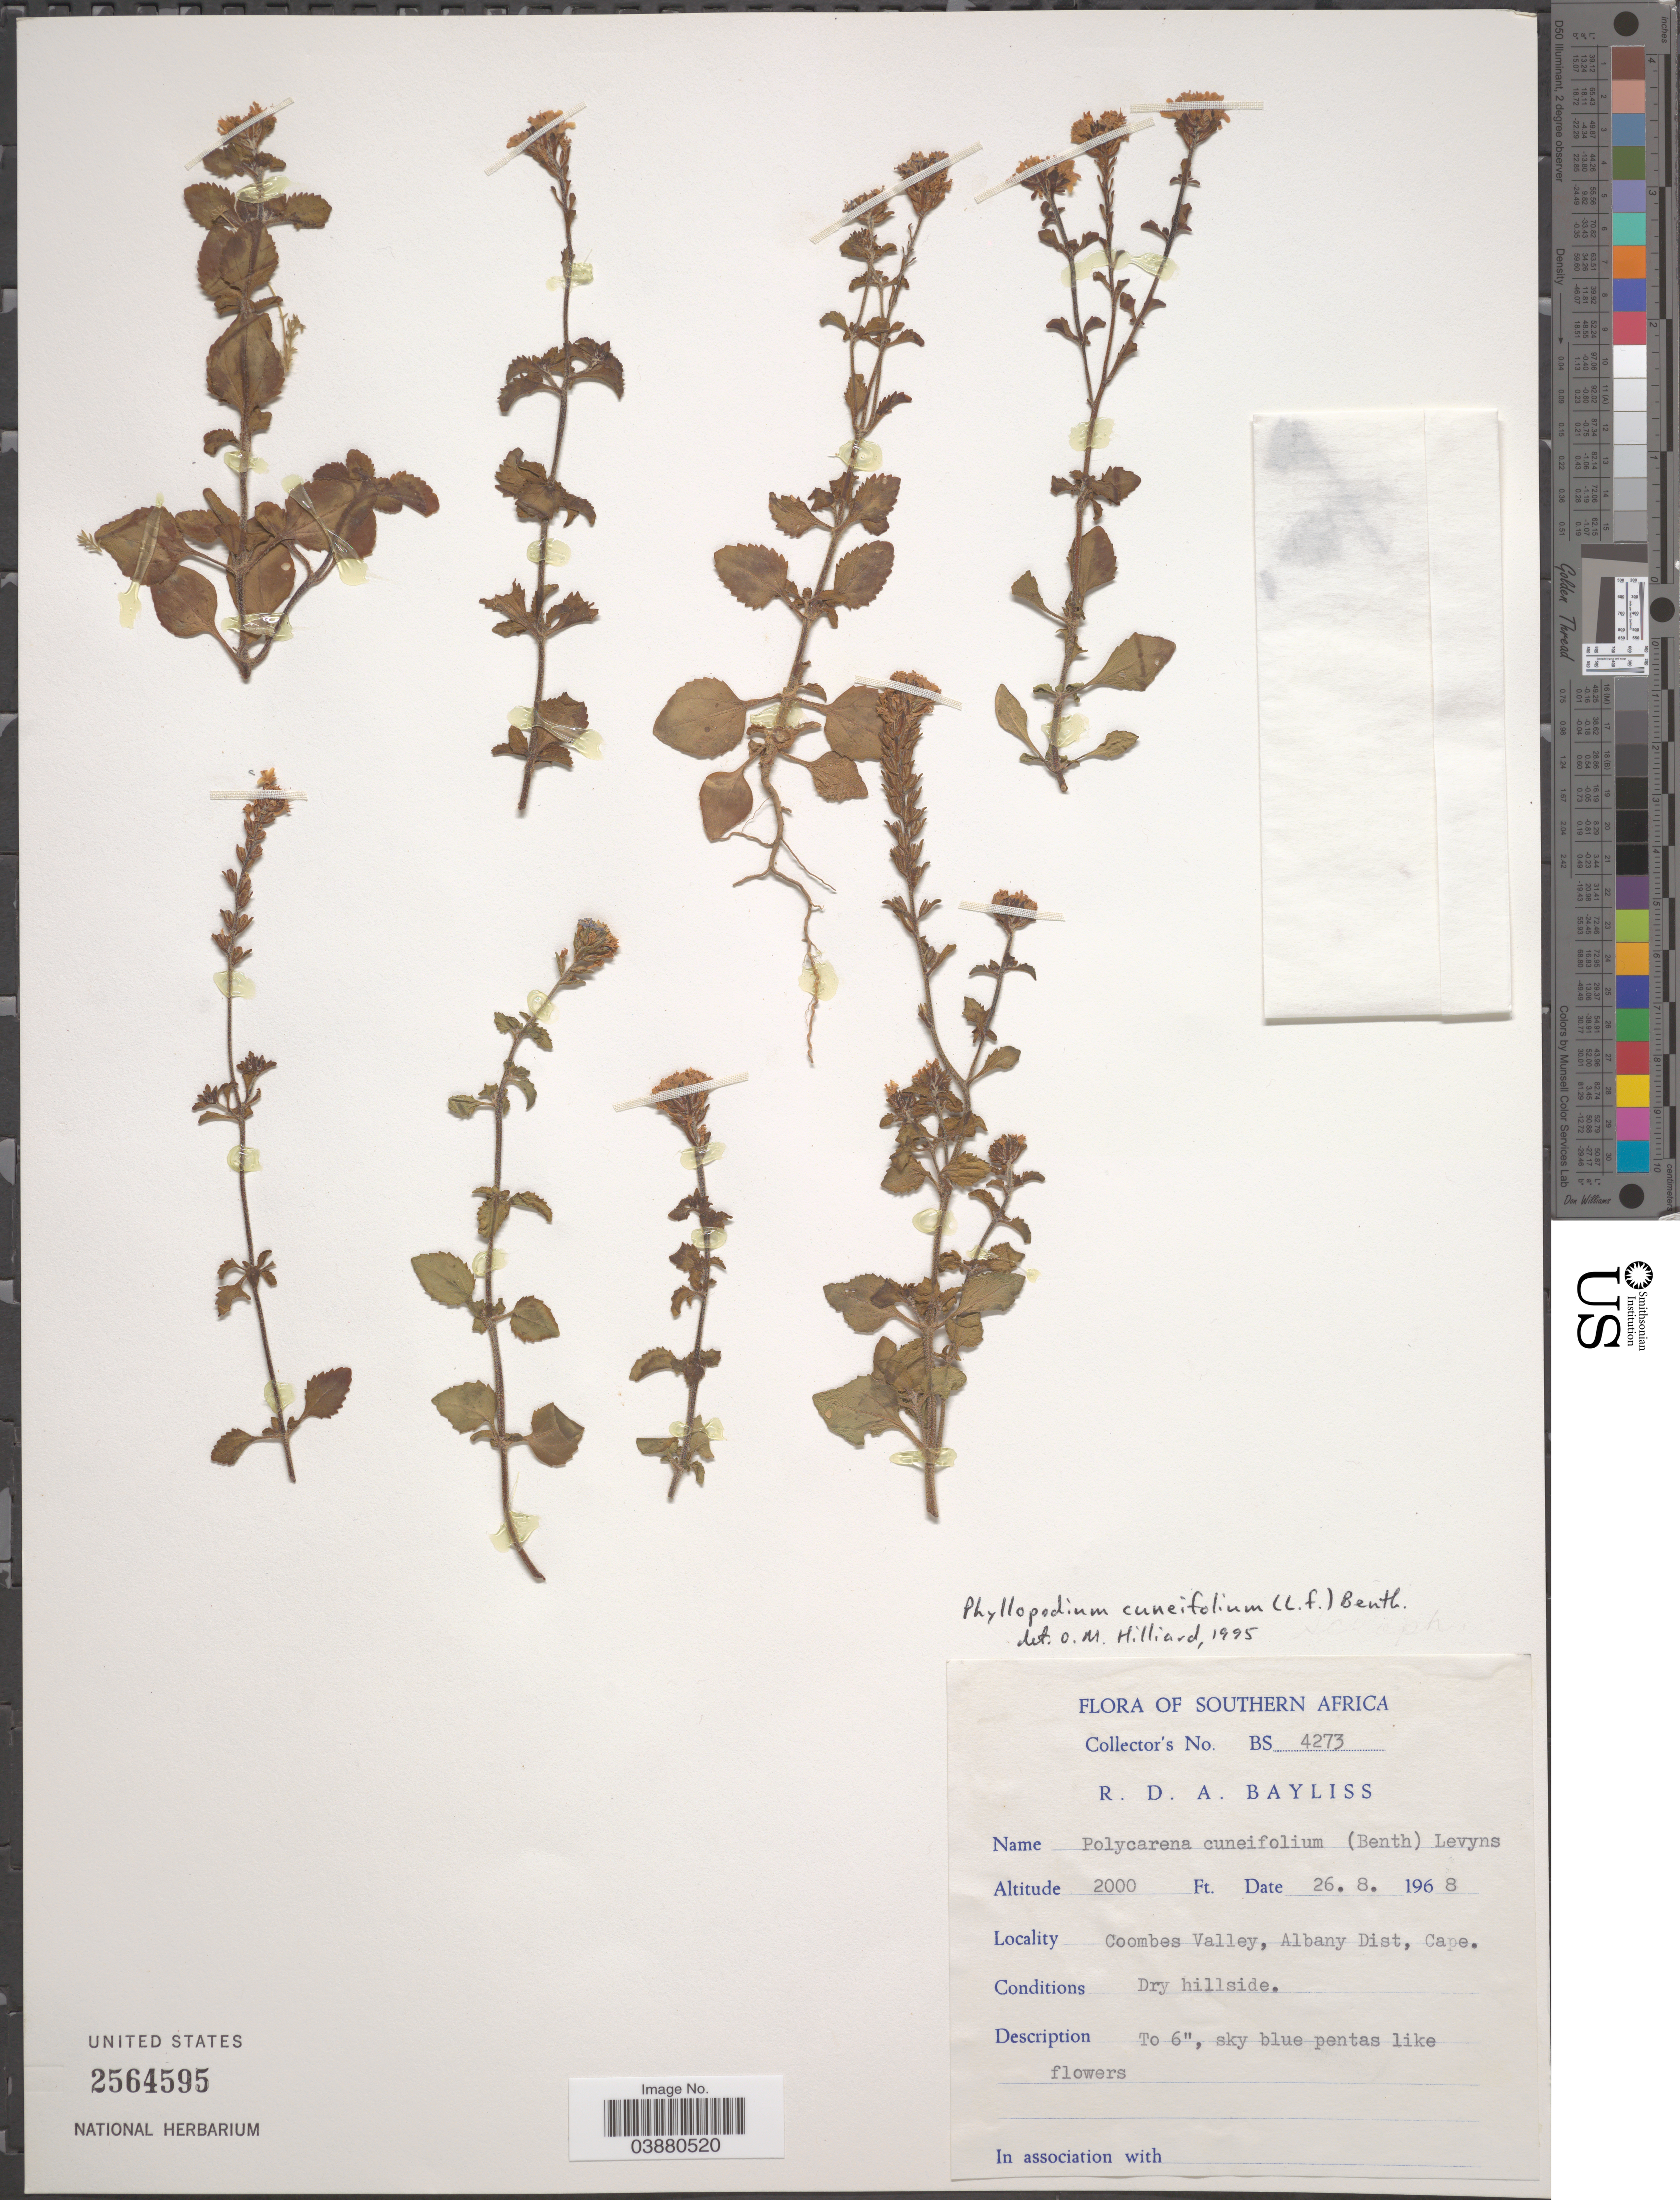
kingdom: Plantae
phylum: Tracheophyta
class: Magnoliopsida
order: Lamiales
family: Scrophulariaceae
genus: Phyllopodium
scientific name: Phyllopodium cuneiifolium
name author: (L. f.) Benth.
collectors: R. Bayliss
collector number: BS 4273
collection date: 1968-08-26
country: South Africa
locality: Southern Africa. Coombes Valley, Albany Dist, Cape.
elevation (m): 610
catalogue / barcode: US 2564595